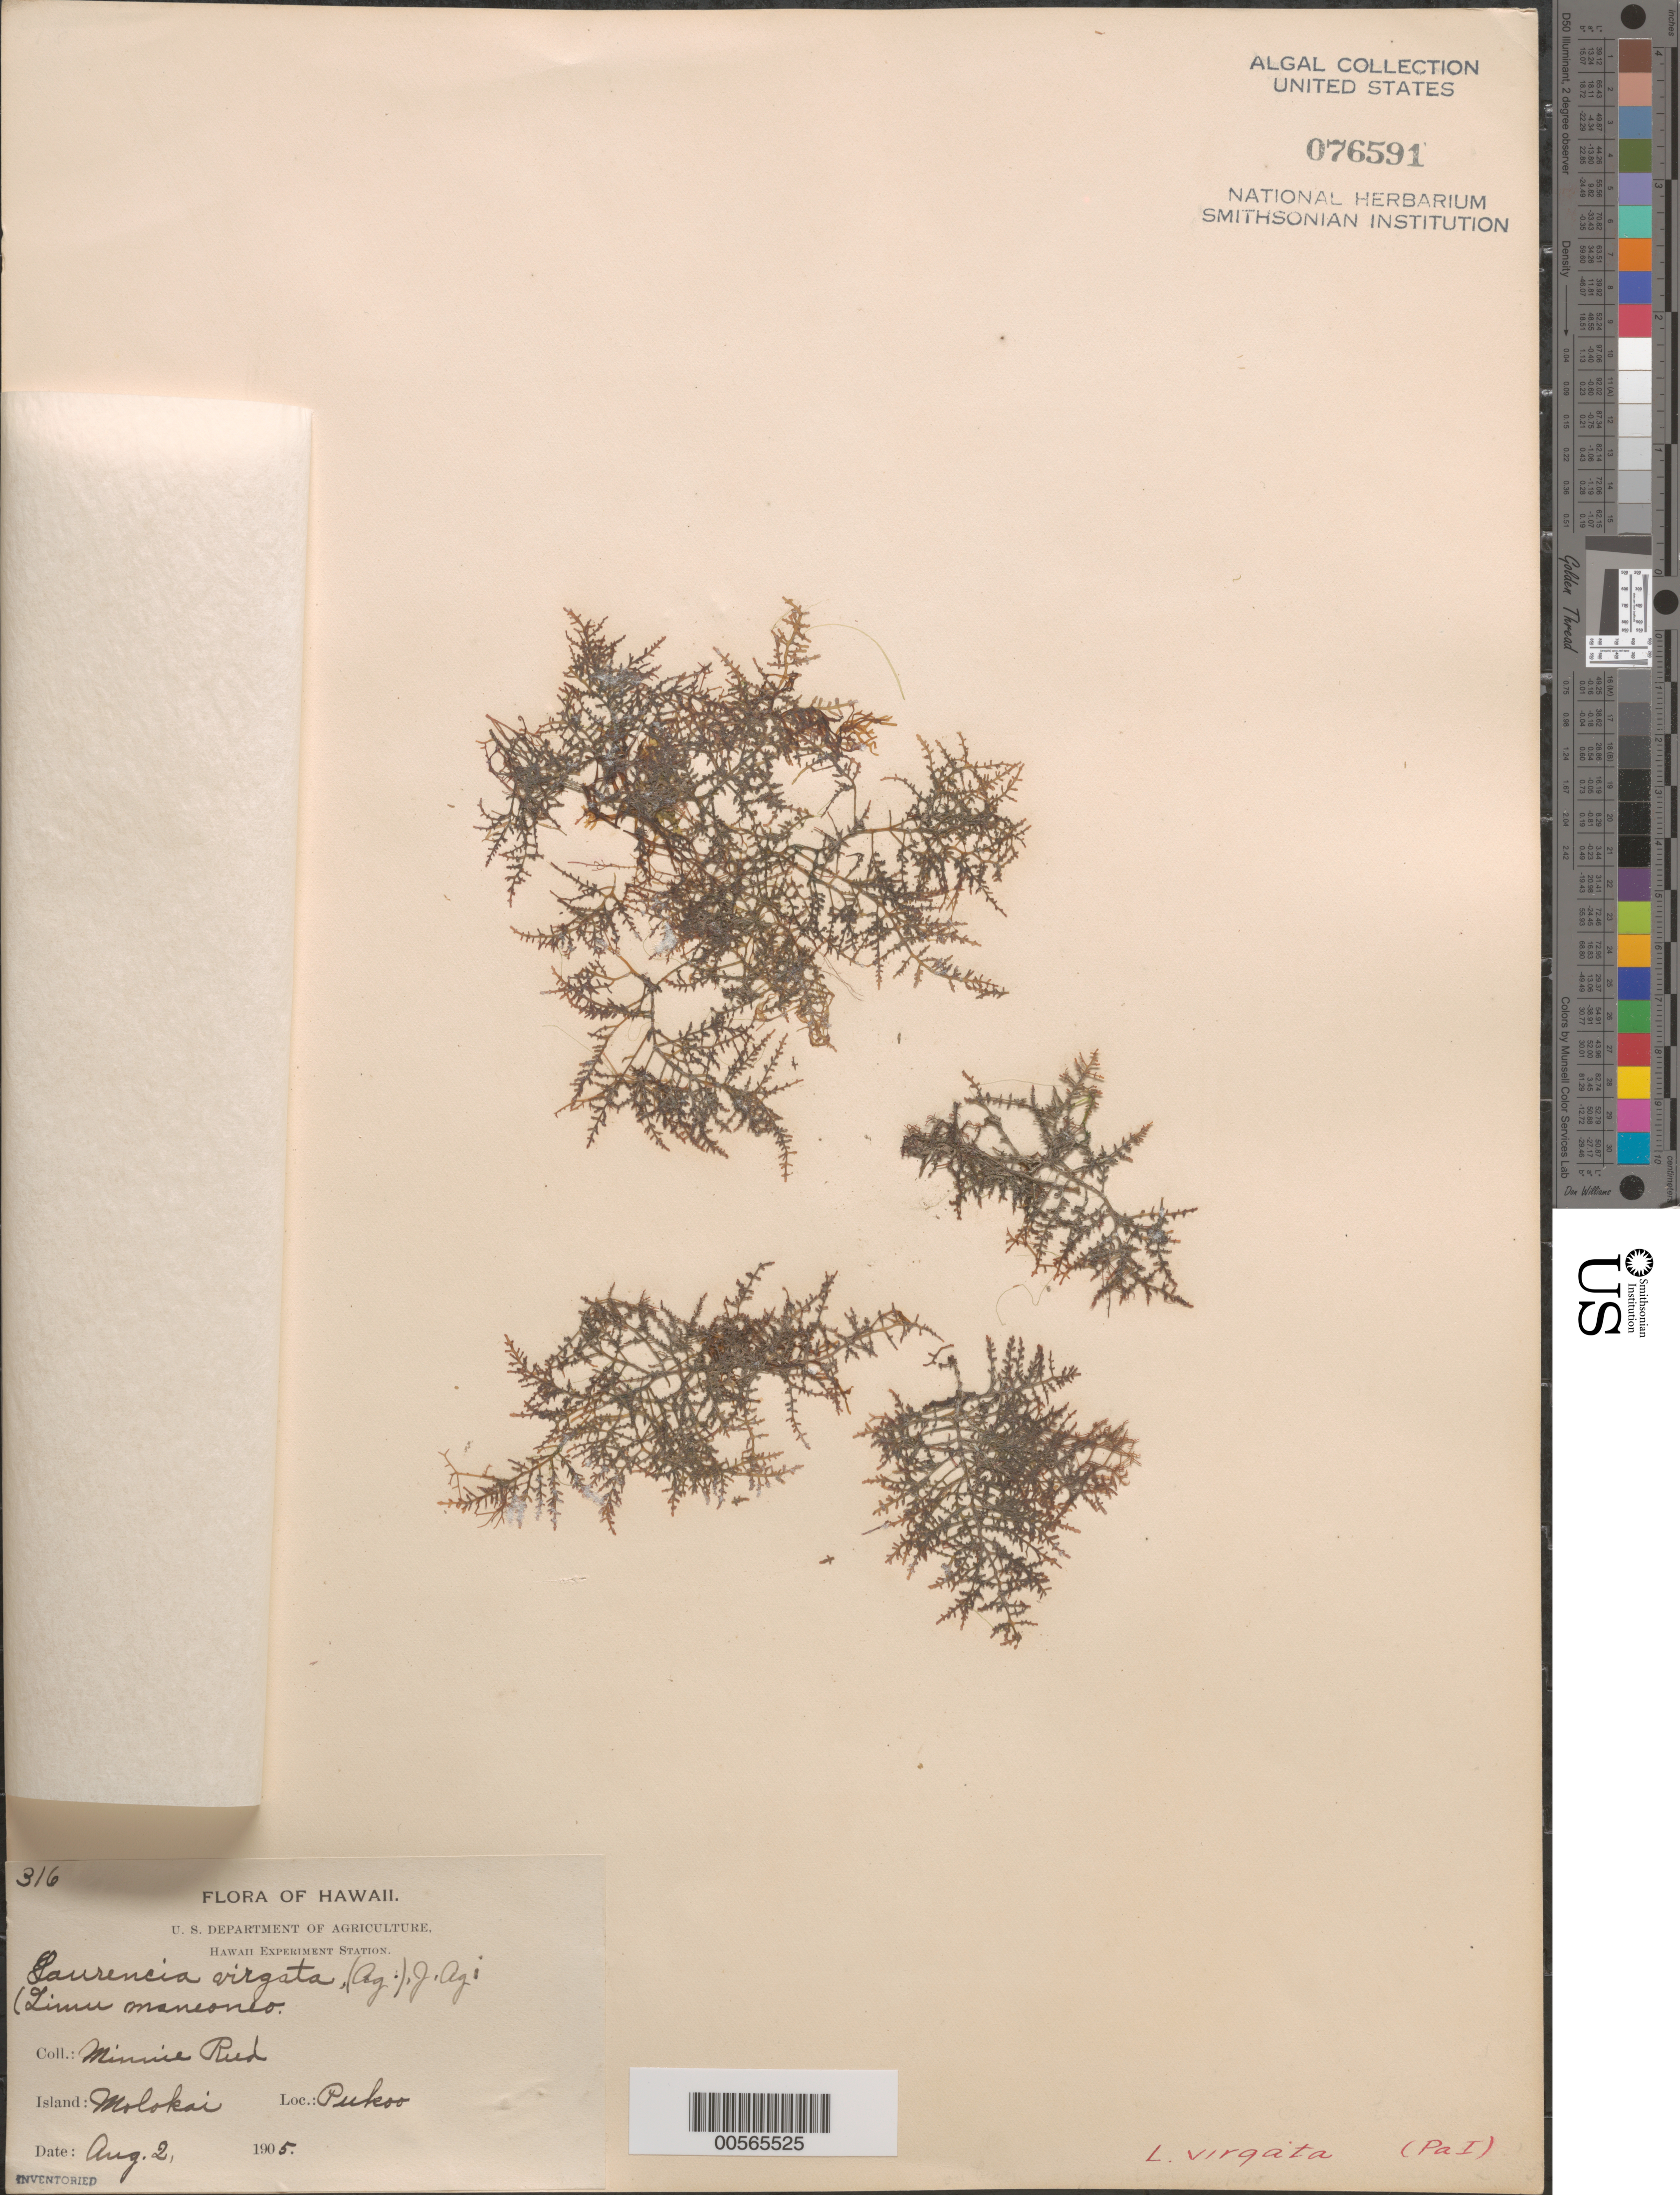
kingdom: Plantae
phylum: Rhodophyta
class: Florideophyceae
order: Ceramiales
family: Rhodomelaceae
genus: Laurencia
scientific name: Laurencia glomerata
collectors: M. Reed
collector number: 316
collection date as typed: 02 Aug 1905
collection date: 1905-08-02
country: United States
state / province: Hawaii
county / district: Maui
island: Moloka'i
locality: Pukoo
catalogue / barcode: US 76591